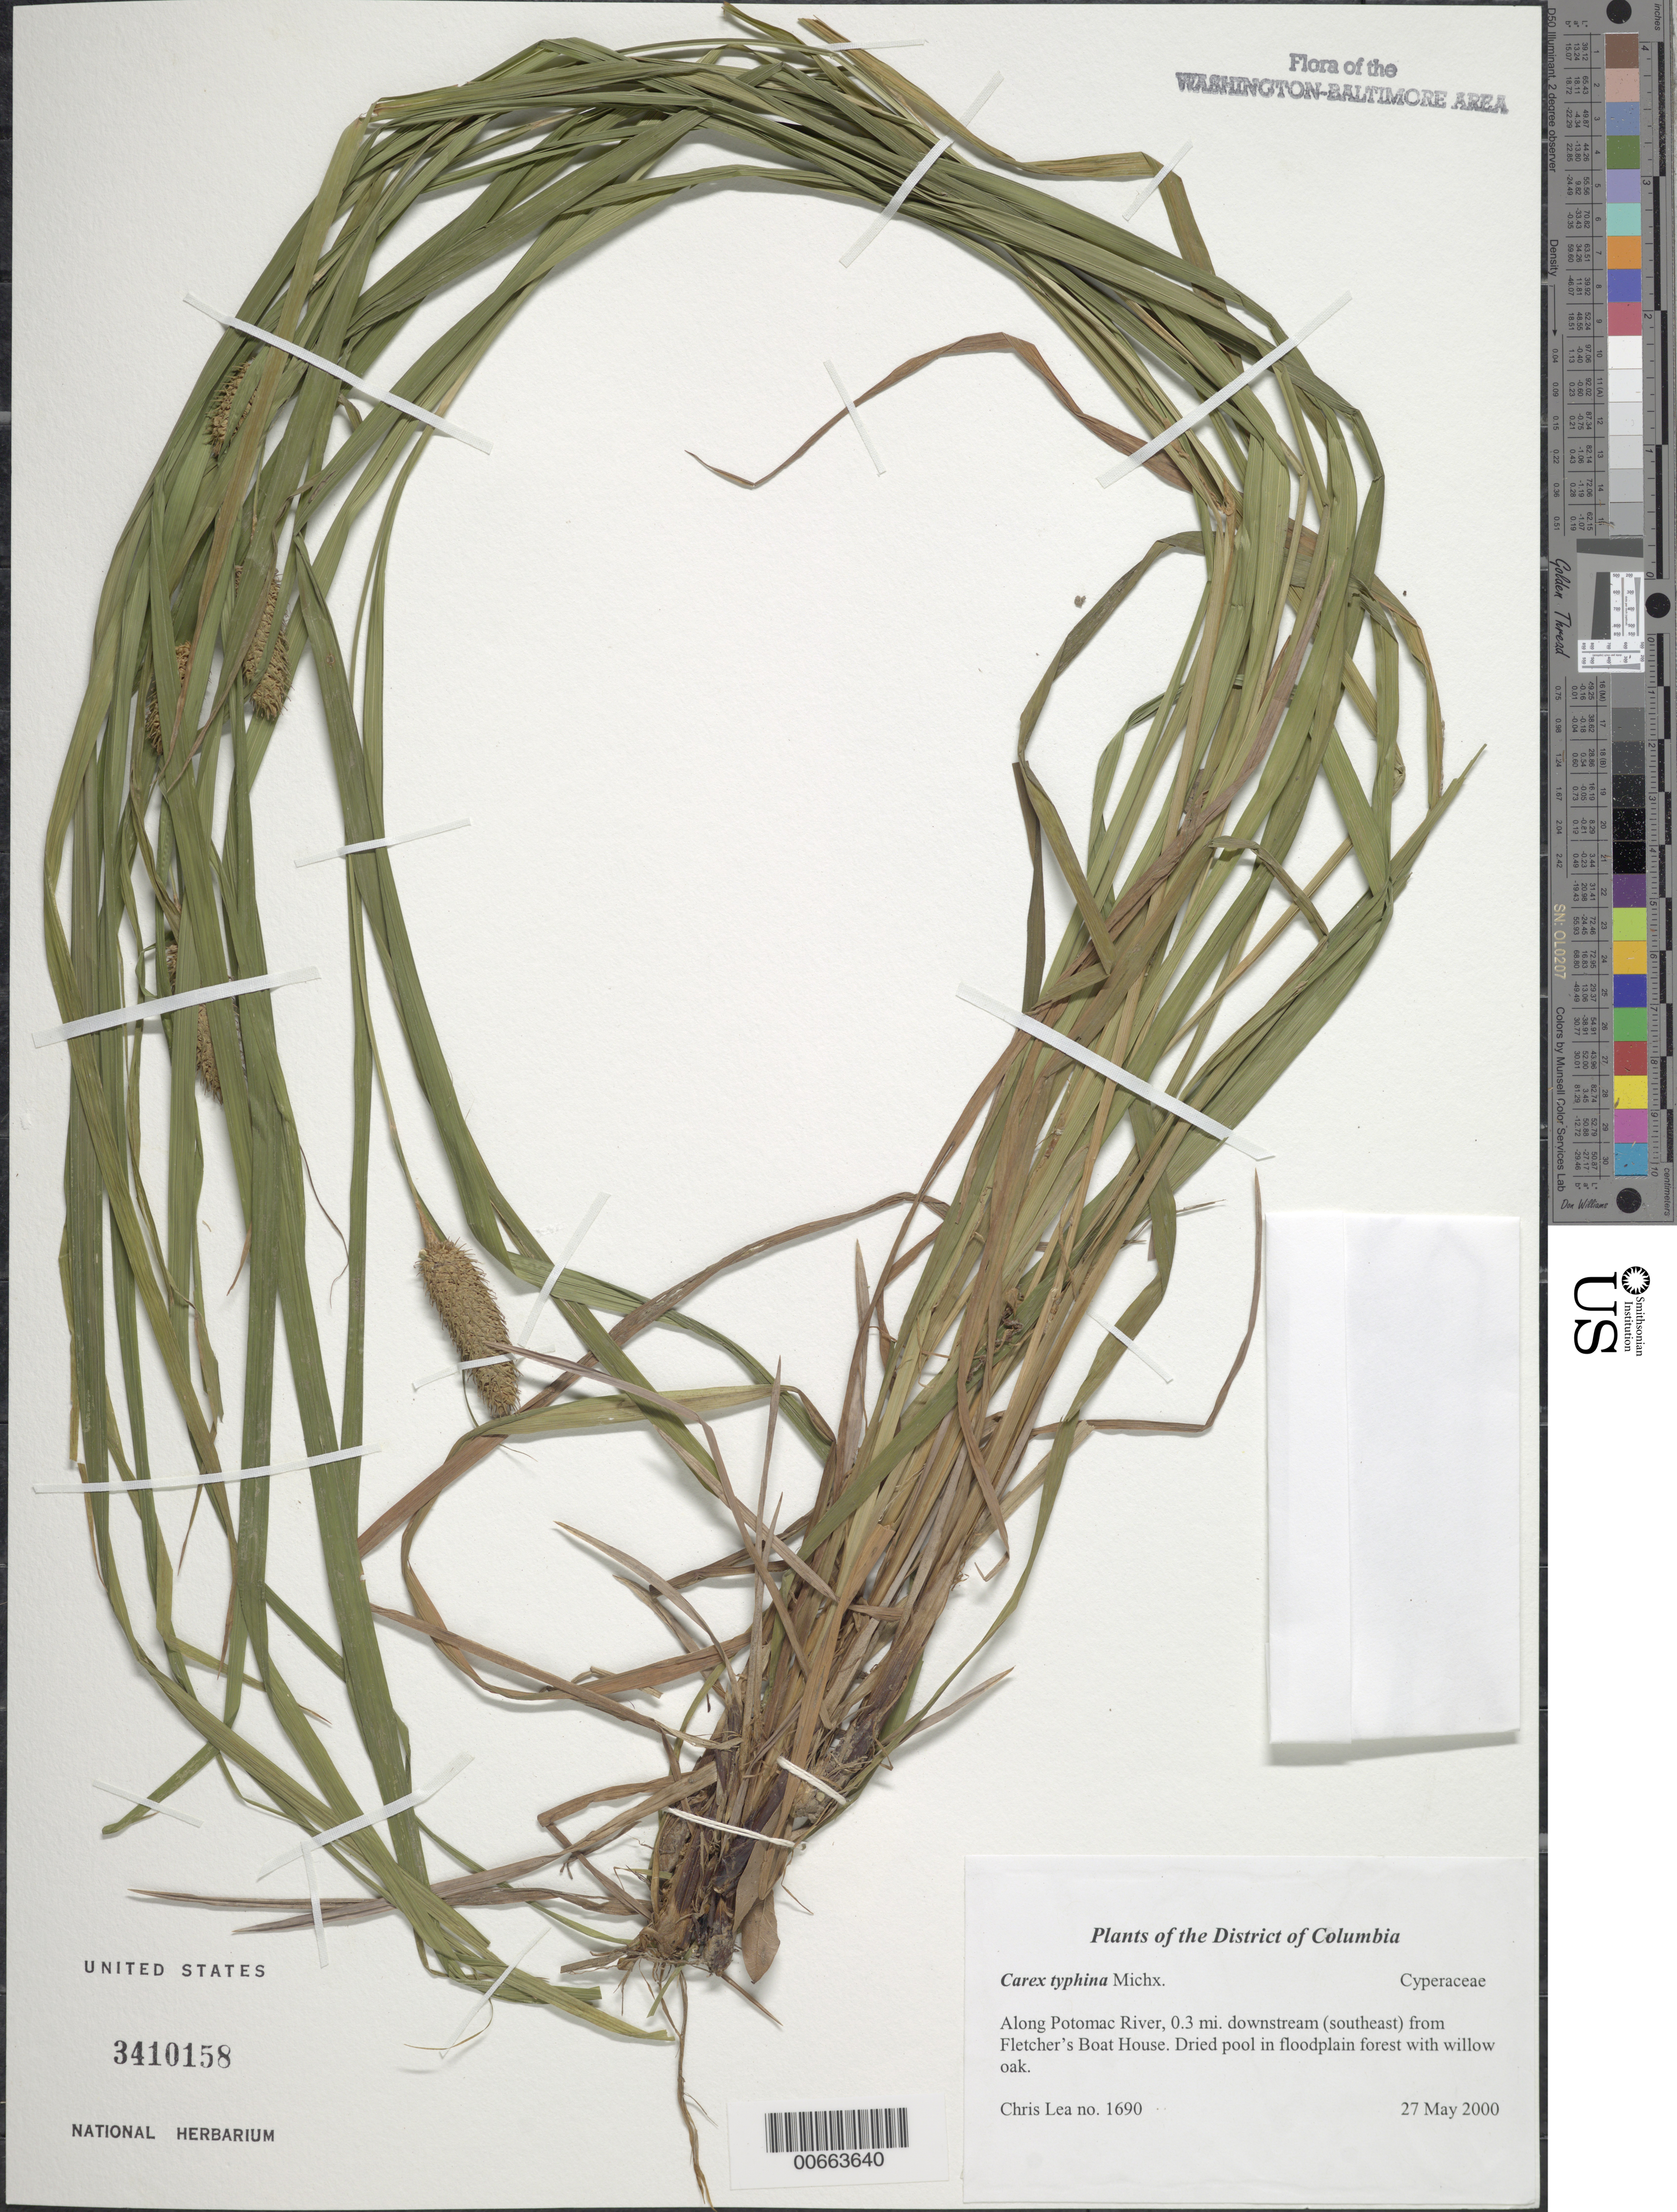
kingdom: Plantae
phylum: Tracheophyta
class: Liliopsida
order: Poales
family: Cyperaceae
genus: Carex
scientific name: Carex typhina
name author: Michx.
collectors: C. Lea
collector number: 1690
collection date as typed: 27 May 2000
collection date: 2000-05-27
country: United States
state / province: District of Columbia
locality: Along Potomac River, 0.3 mi. downstream (southeast) from Fletcher's Boat House.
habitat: Dried pool in floodplain forest with willow oak.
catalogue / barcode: US 3410158